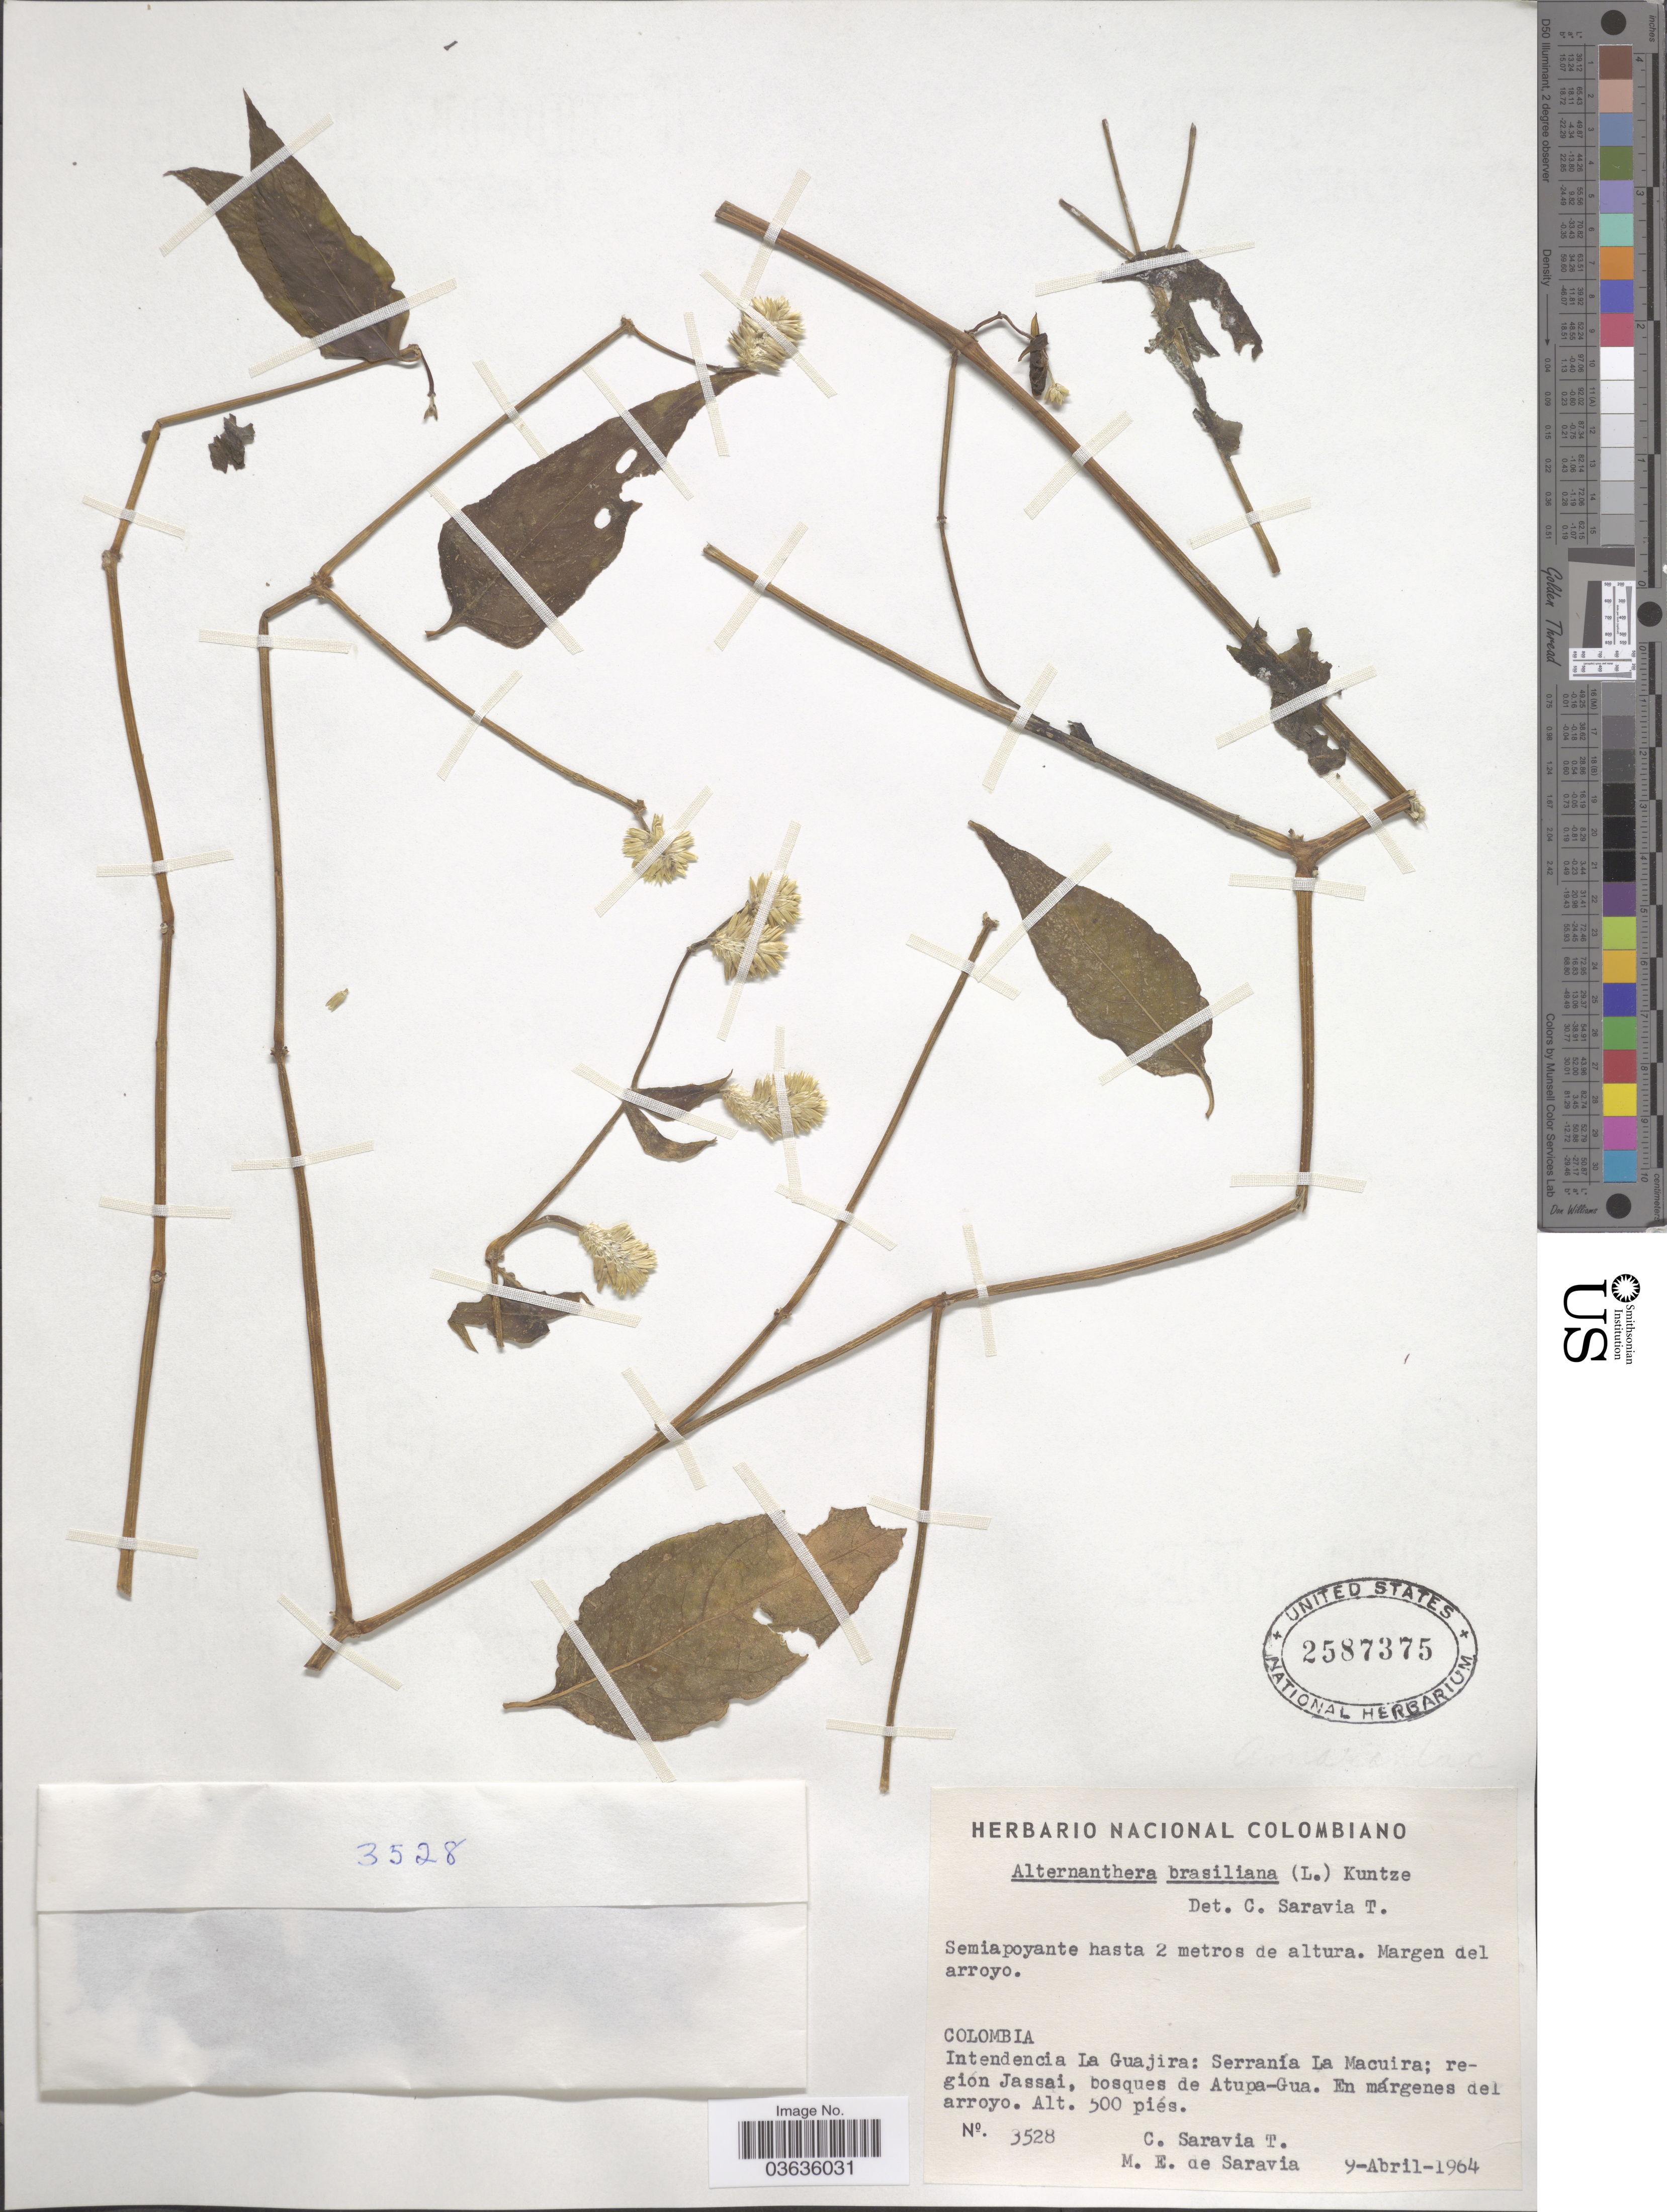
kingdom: Plantae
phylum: Tracheophyta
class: Magnoliopsida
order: Caryophyllales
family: Amaranthaceae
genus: Alternanthera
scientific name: Alternanthera brasiliana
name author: (L.) Kuntze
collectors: C. Saravia T. & M. E. Saravia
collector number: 3528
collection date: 1964-04-09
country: Colombia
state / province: La Guajira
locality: Intendencia La Guajira: Serranía La Macuira; region Jassai, bosques de Atupa-Gua.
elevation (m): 152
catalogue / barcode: US 2587375